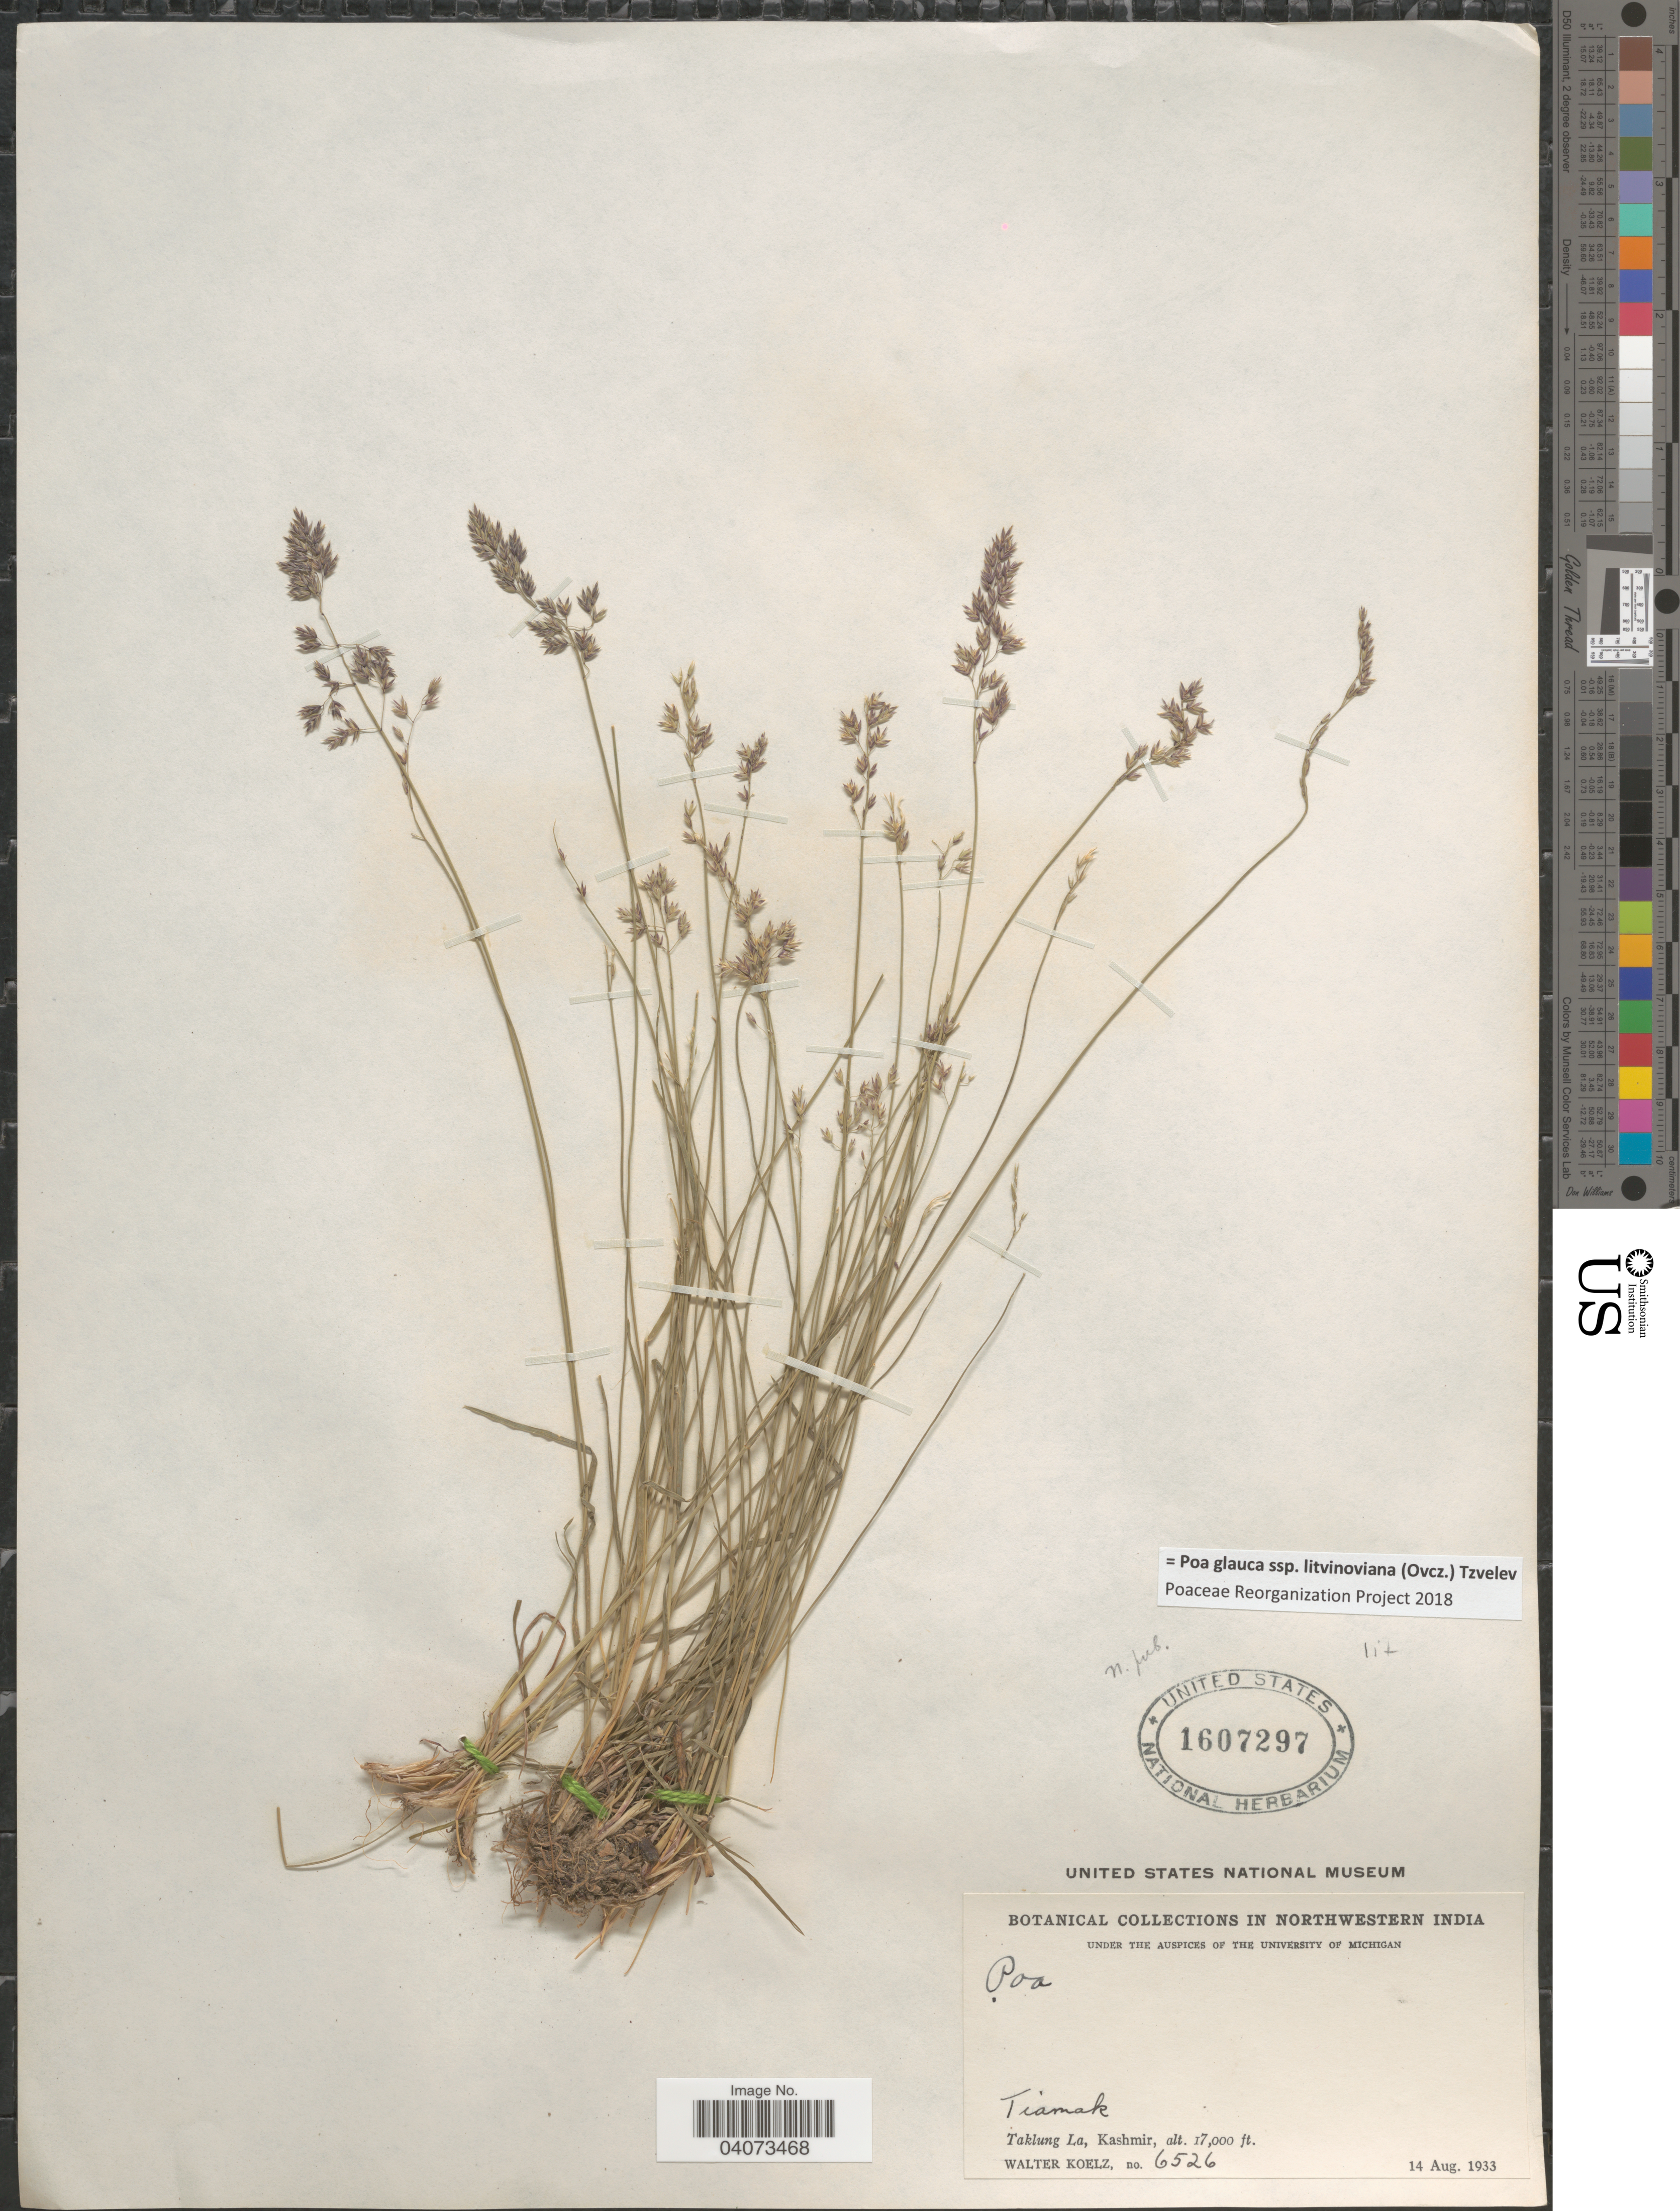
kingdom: Plantae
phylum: Tracheophyta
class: Liliopsida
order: Poales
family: Poaceae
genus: Poa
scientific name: Poa glauca subsp. litvinoviana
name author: (Ovcz.) Tzvelev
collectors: W. N. Koelz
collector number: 6526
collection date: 1933-08-14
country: India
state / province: Jammu and Kashmir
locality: Northwestern India. Tiamak. Taklung La, Kashmir.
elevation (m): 5182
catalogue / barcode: US 1607297